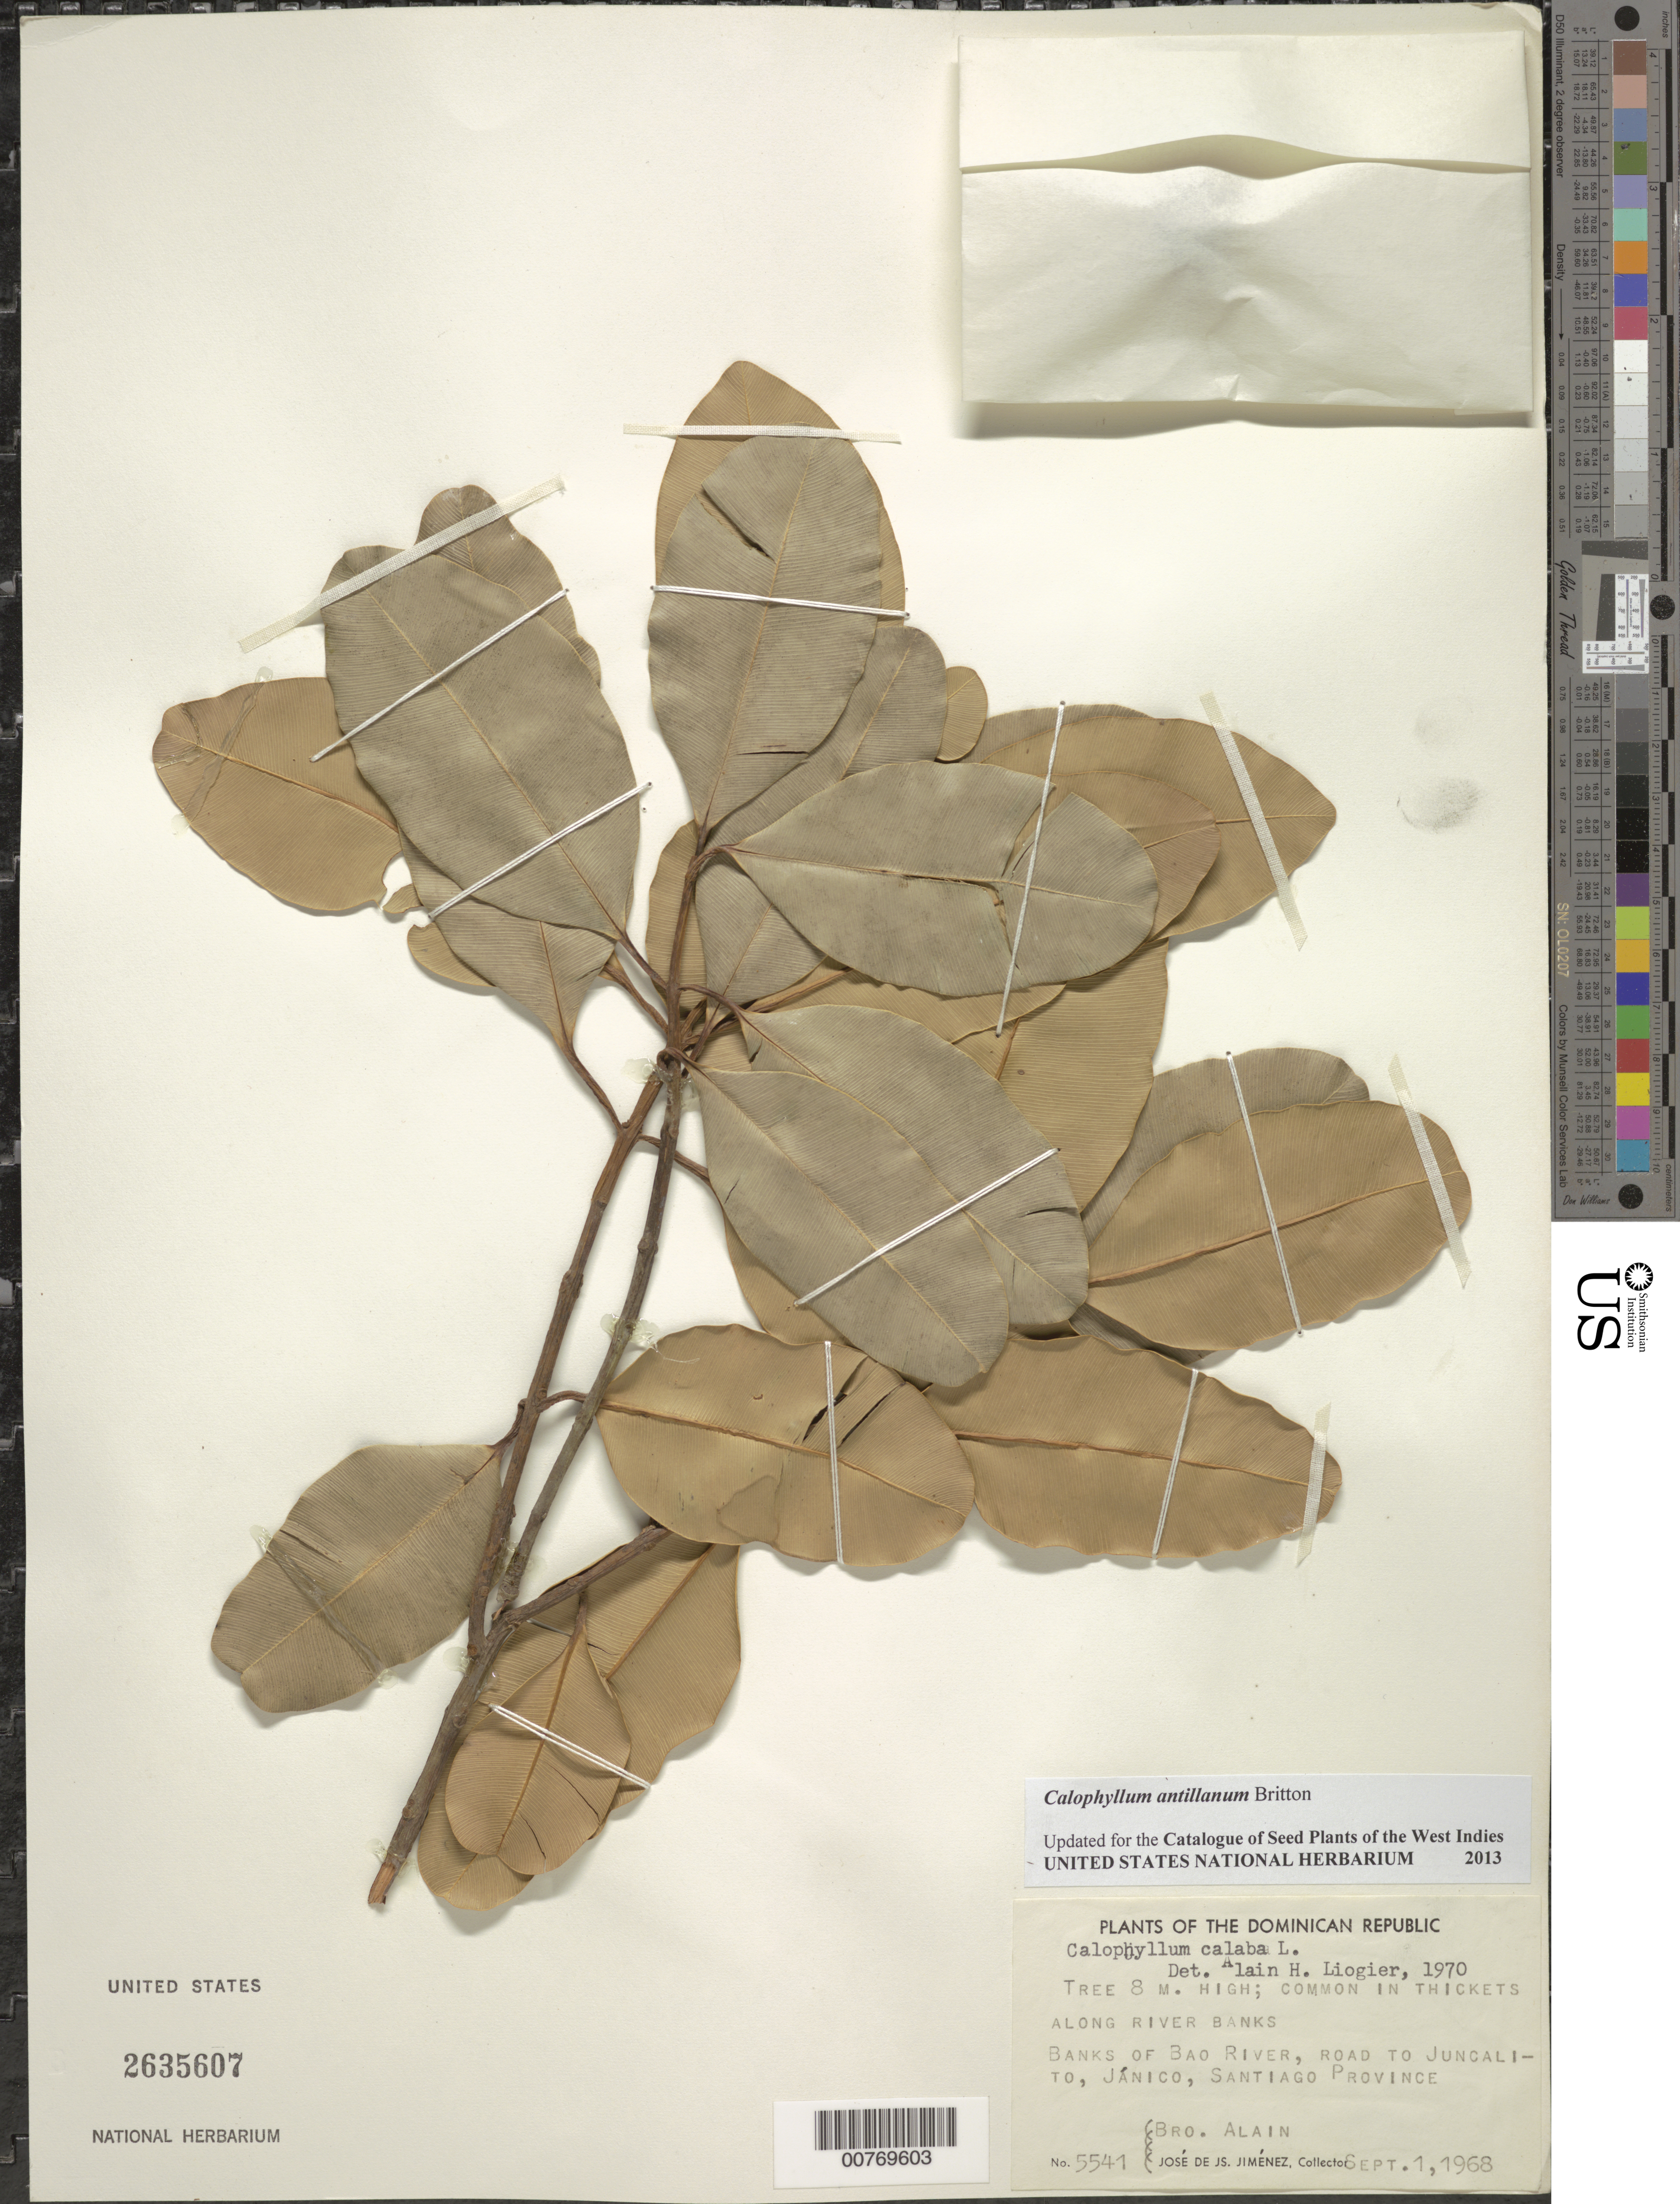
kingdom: Plantae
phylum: Tracheophyta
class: Magnoliopsida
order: Malpighiales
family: Calophyllaceae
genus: Calophyllum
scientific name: Calophyllum antillanum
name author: Britton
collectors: A. H. Liogier & J. J. Jiménez Almonte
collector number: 5541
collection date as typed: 01 Sep 1968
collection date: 1968-09-01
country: Dominican Republic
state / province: Santiago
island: Hispaniola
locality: Banks of Bao river, Road to Juncalito.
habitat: Along river banks.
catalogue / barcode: US 2635607